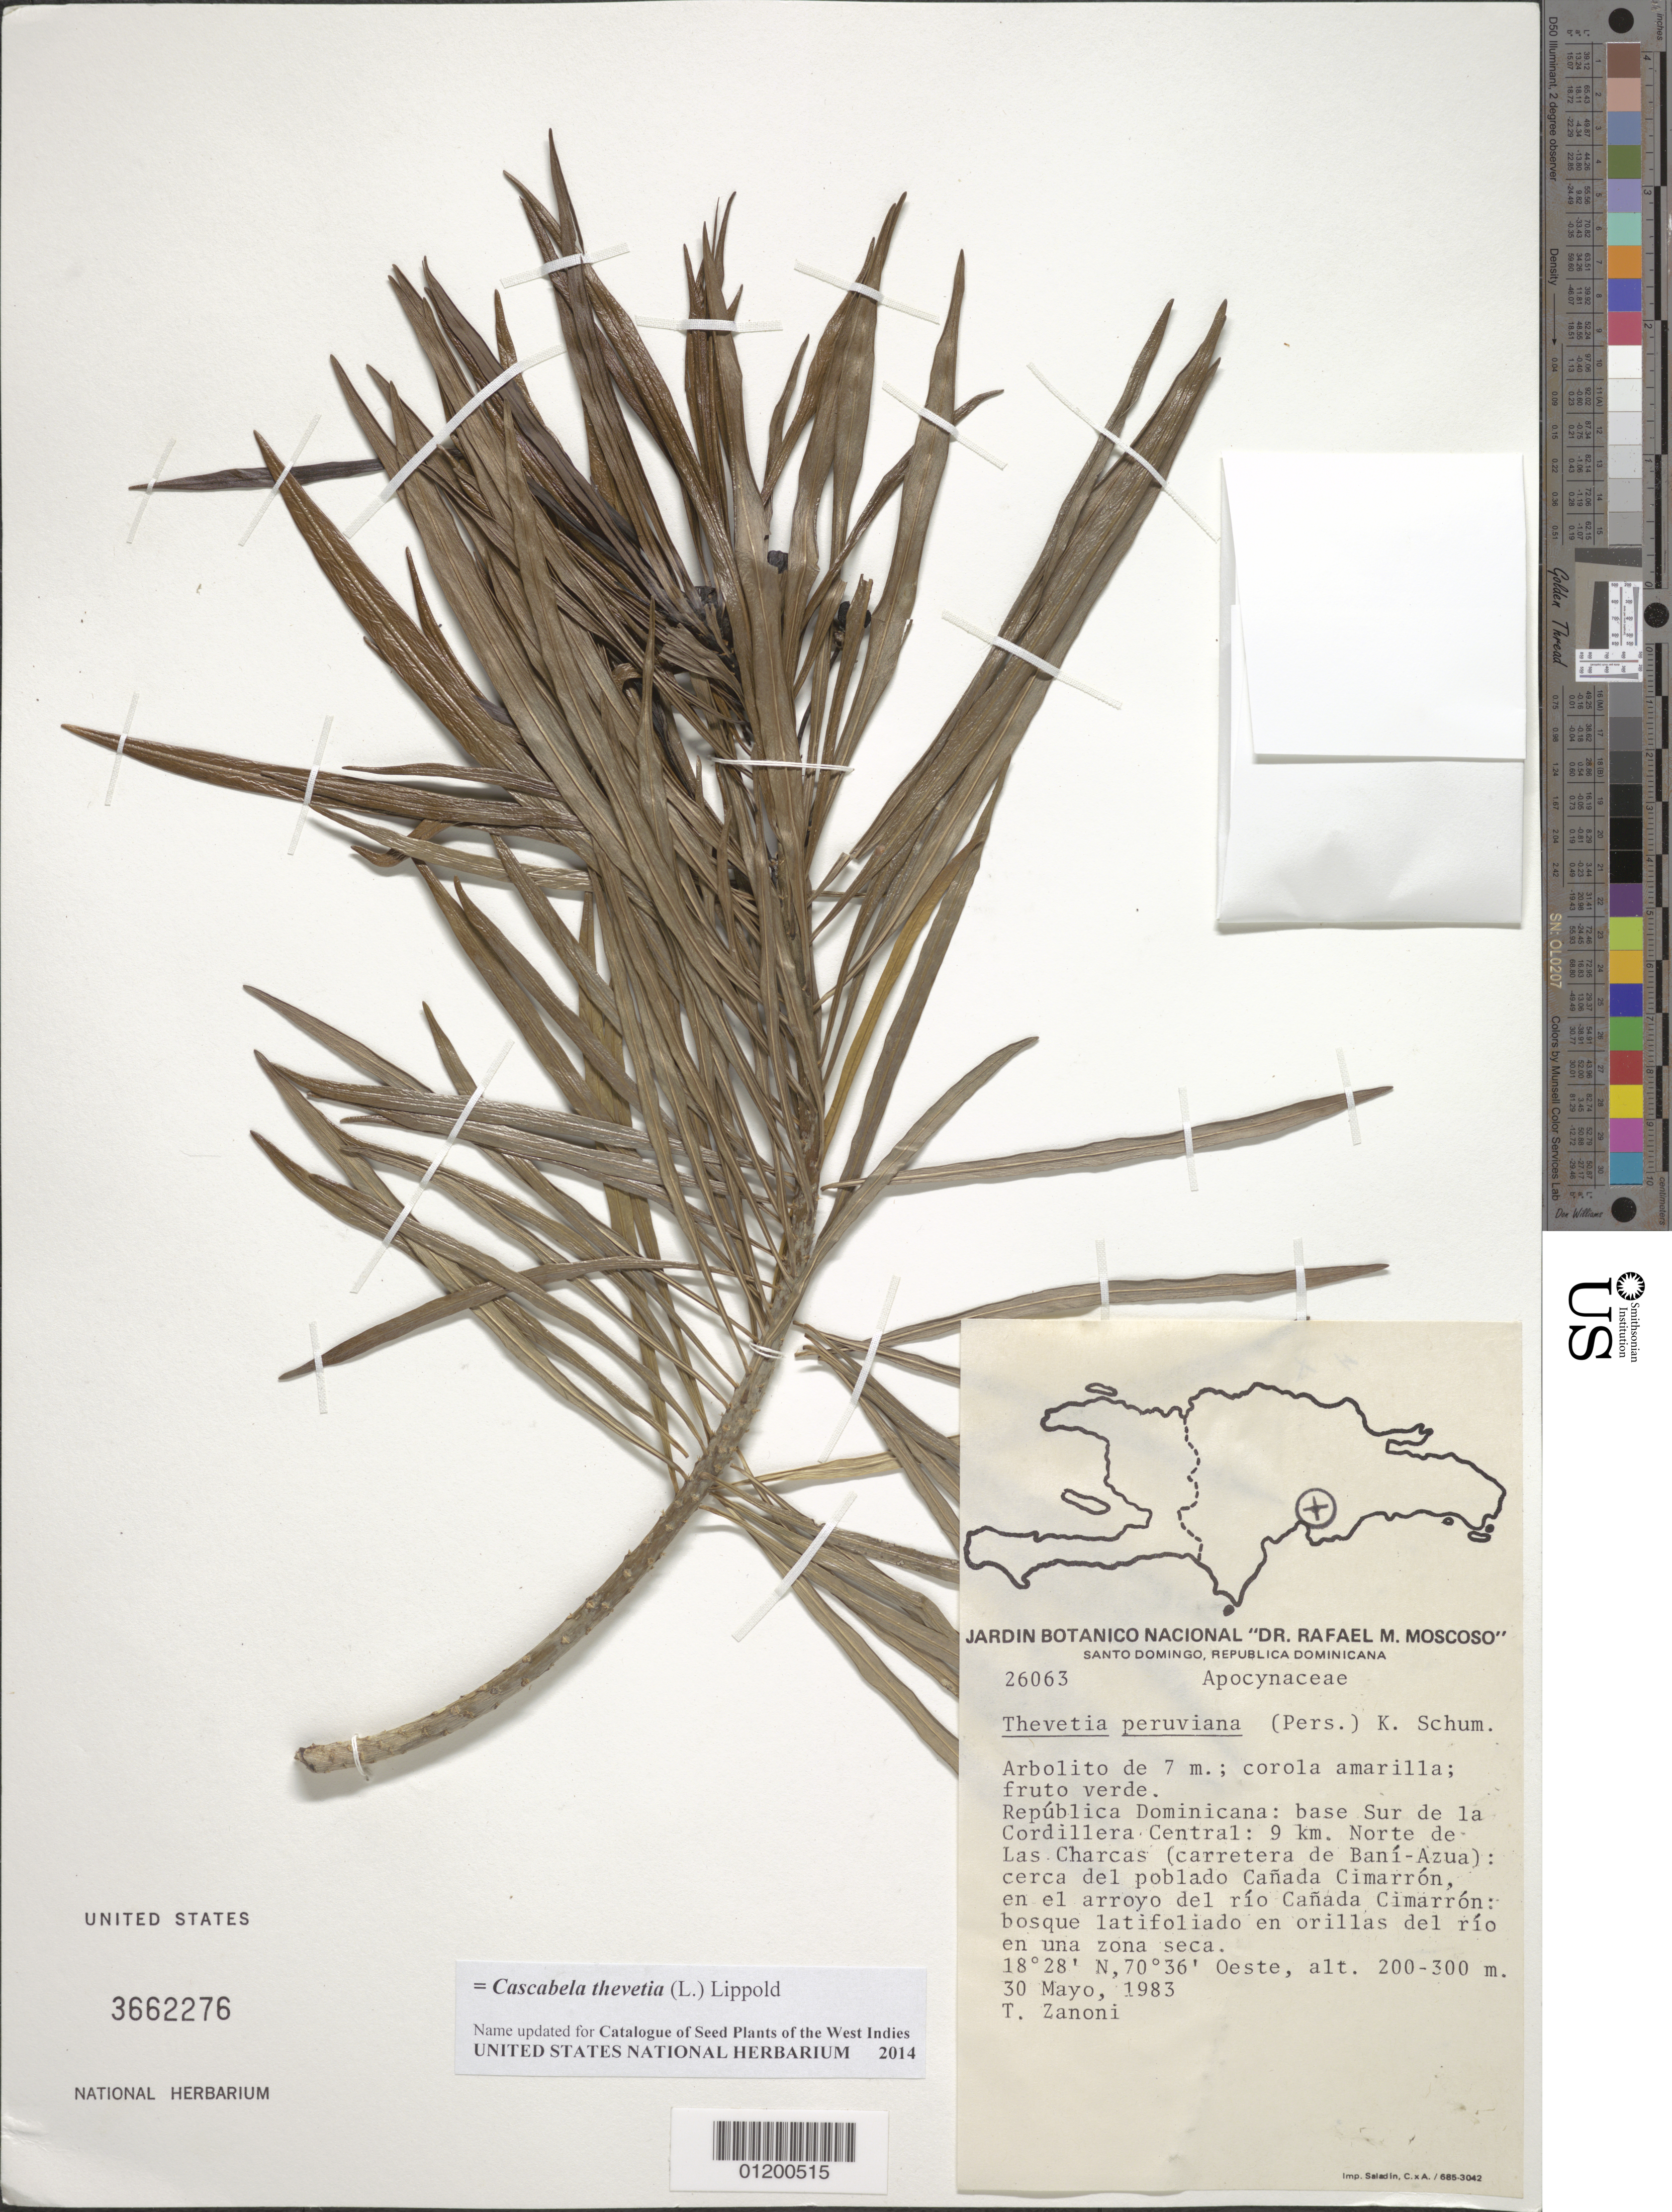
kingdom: Plantae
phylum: Tracheophyta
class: Magnoliopsida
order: Gentianales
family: Apocynaceae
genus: Cascabela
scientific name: Cascabela thevetia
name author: (L.) Lippold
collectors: T. A. Zanoni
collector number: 26063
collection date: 1983-05-30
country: Dominican Republic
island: Hispaniola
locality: At the base of Cordillera Central: 9 km. N of Las Charcas (road from Baní-Azua): Near the town Cañada Cimarrón.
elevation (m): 200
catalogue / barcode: US 3662276